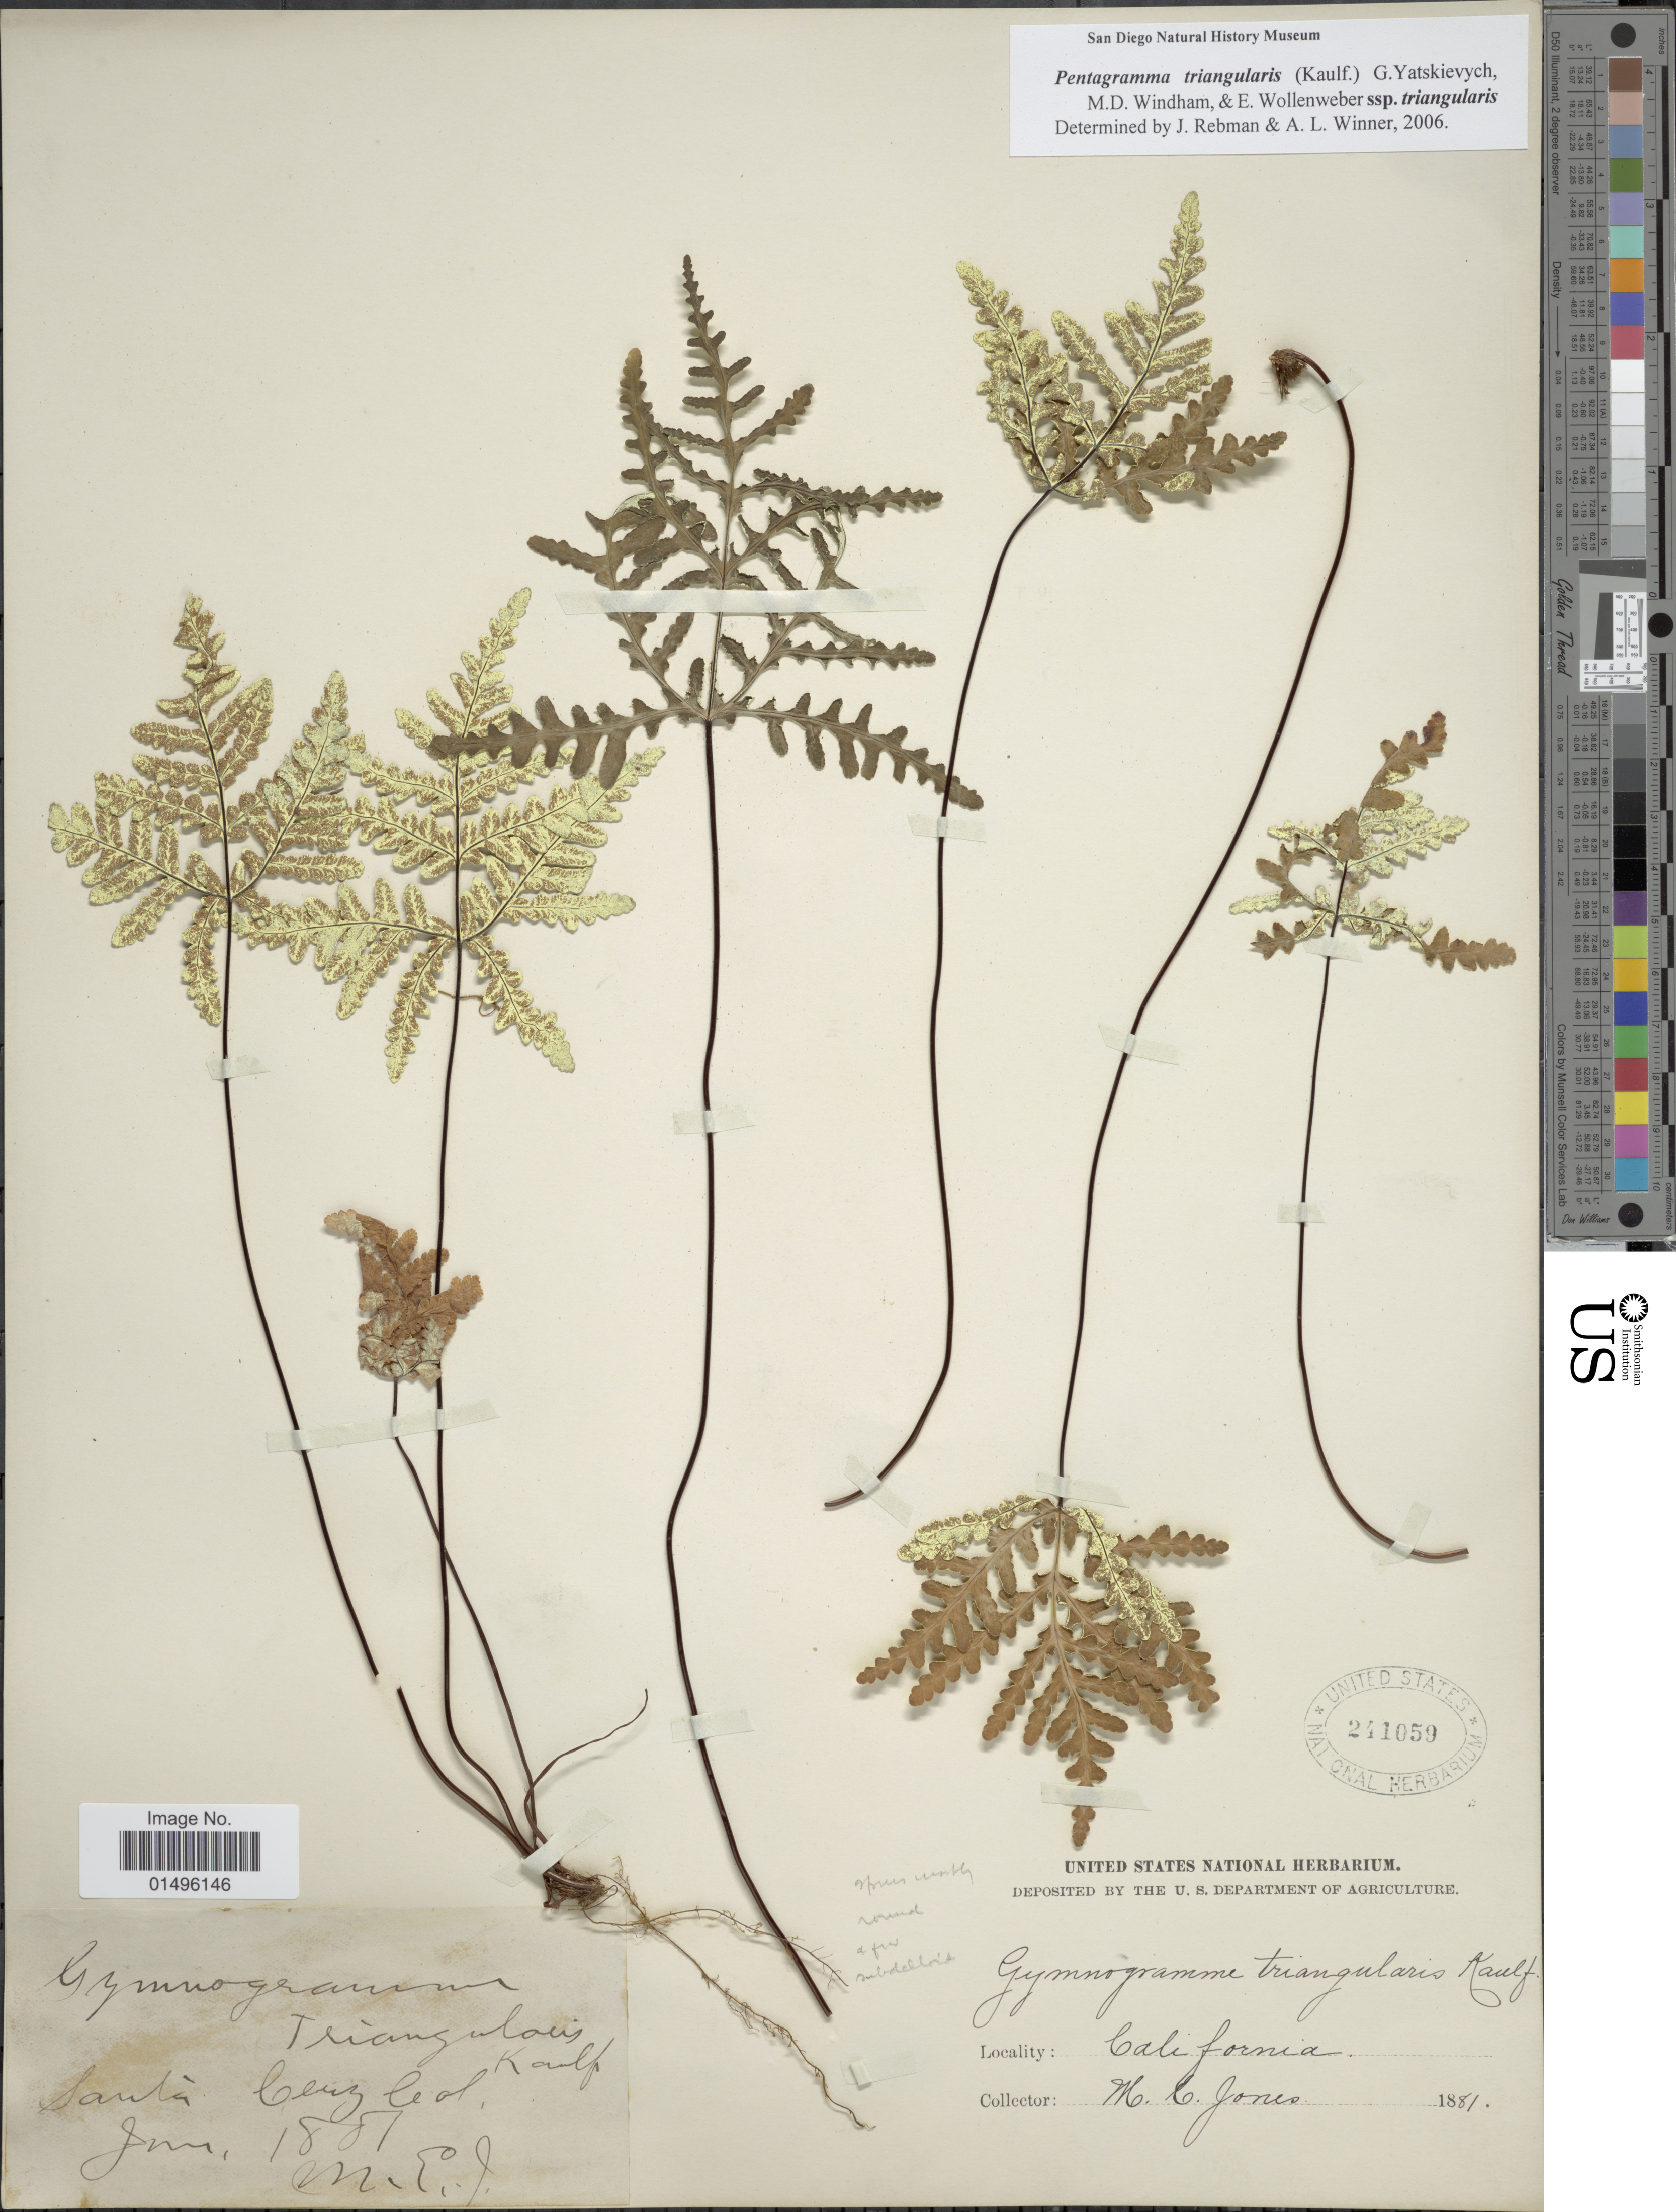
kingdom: Plantae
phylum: Tracheophyta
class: Polypodiopsida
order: Polypodiales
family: Pteridaceae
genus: Pentagramma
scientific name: Pentagramma triangularis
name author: (Kaulf.) Yatsk. et al.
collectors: M. E. Jones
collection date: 1881-01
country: United States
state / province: California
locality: Santa Cruz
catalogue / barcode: US 241059